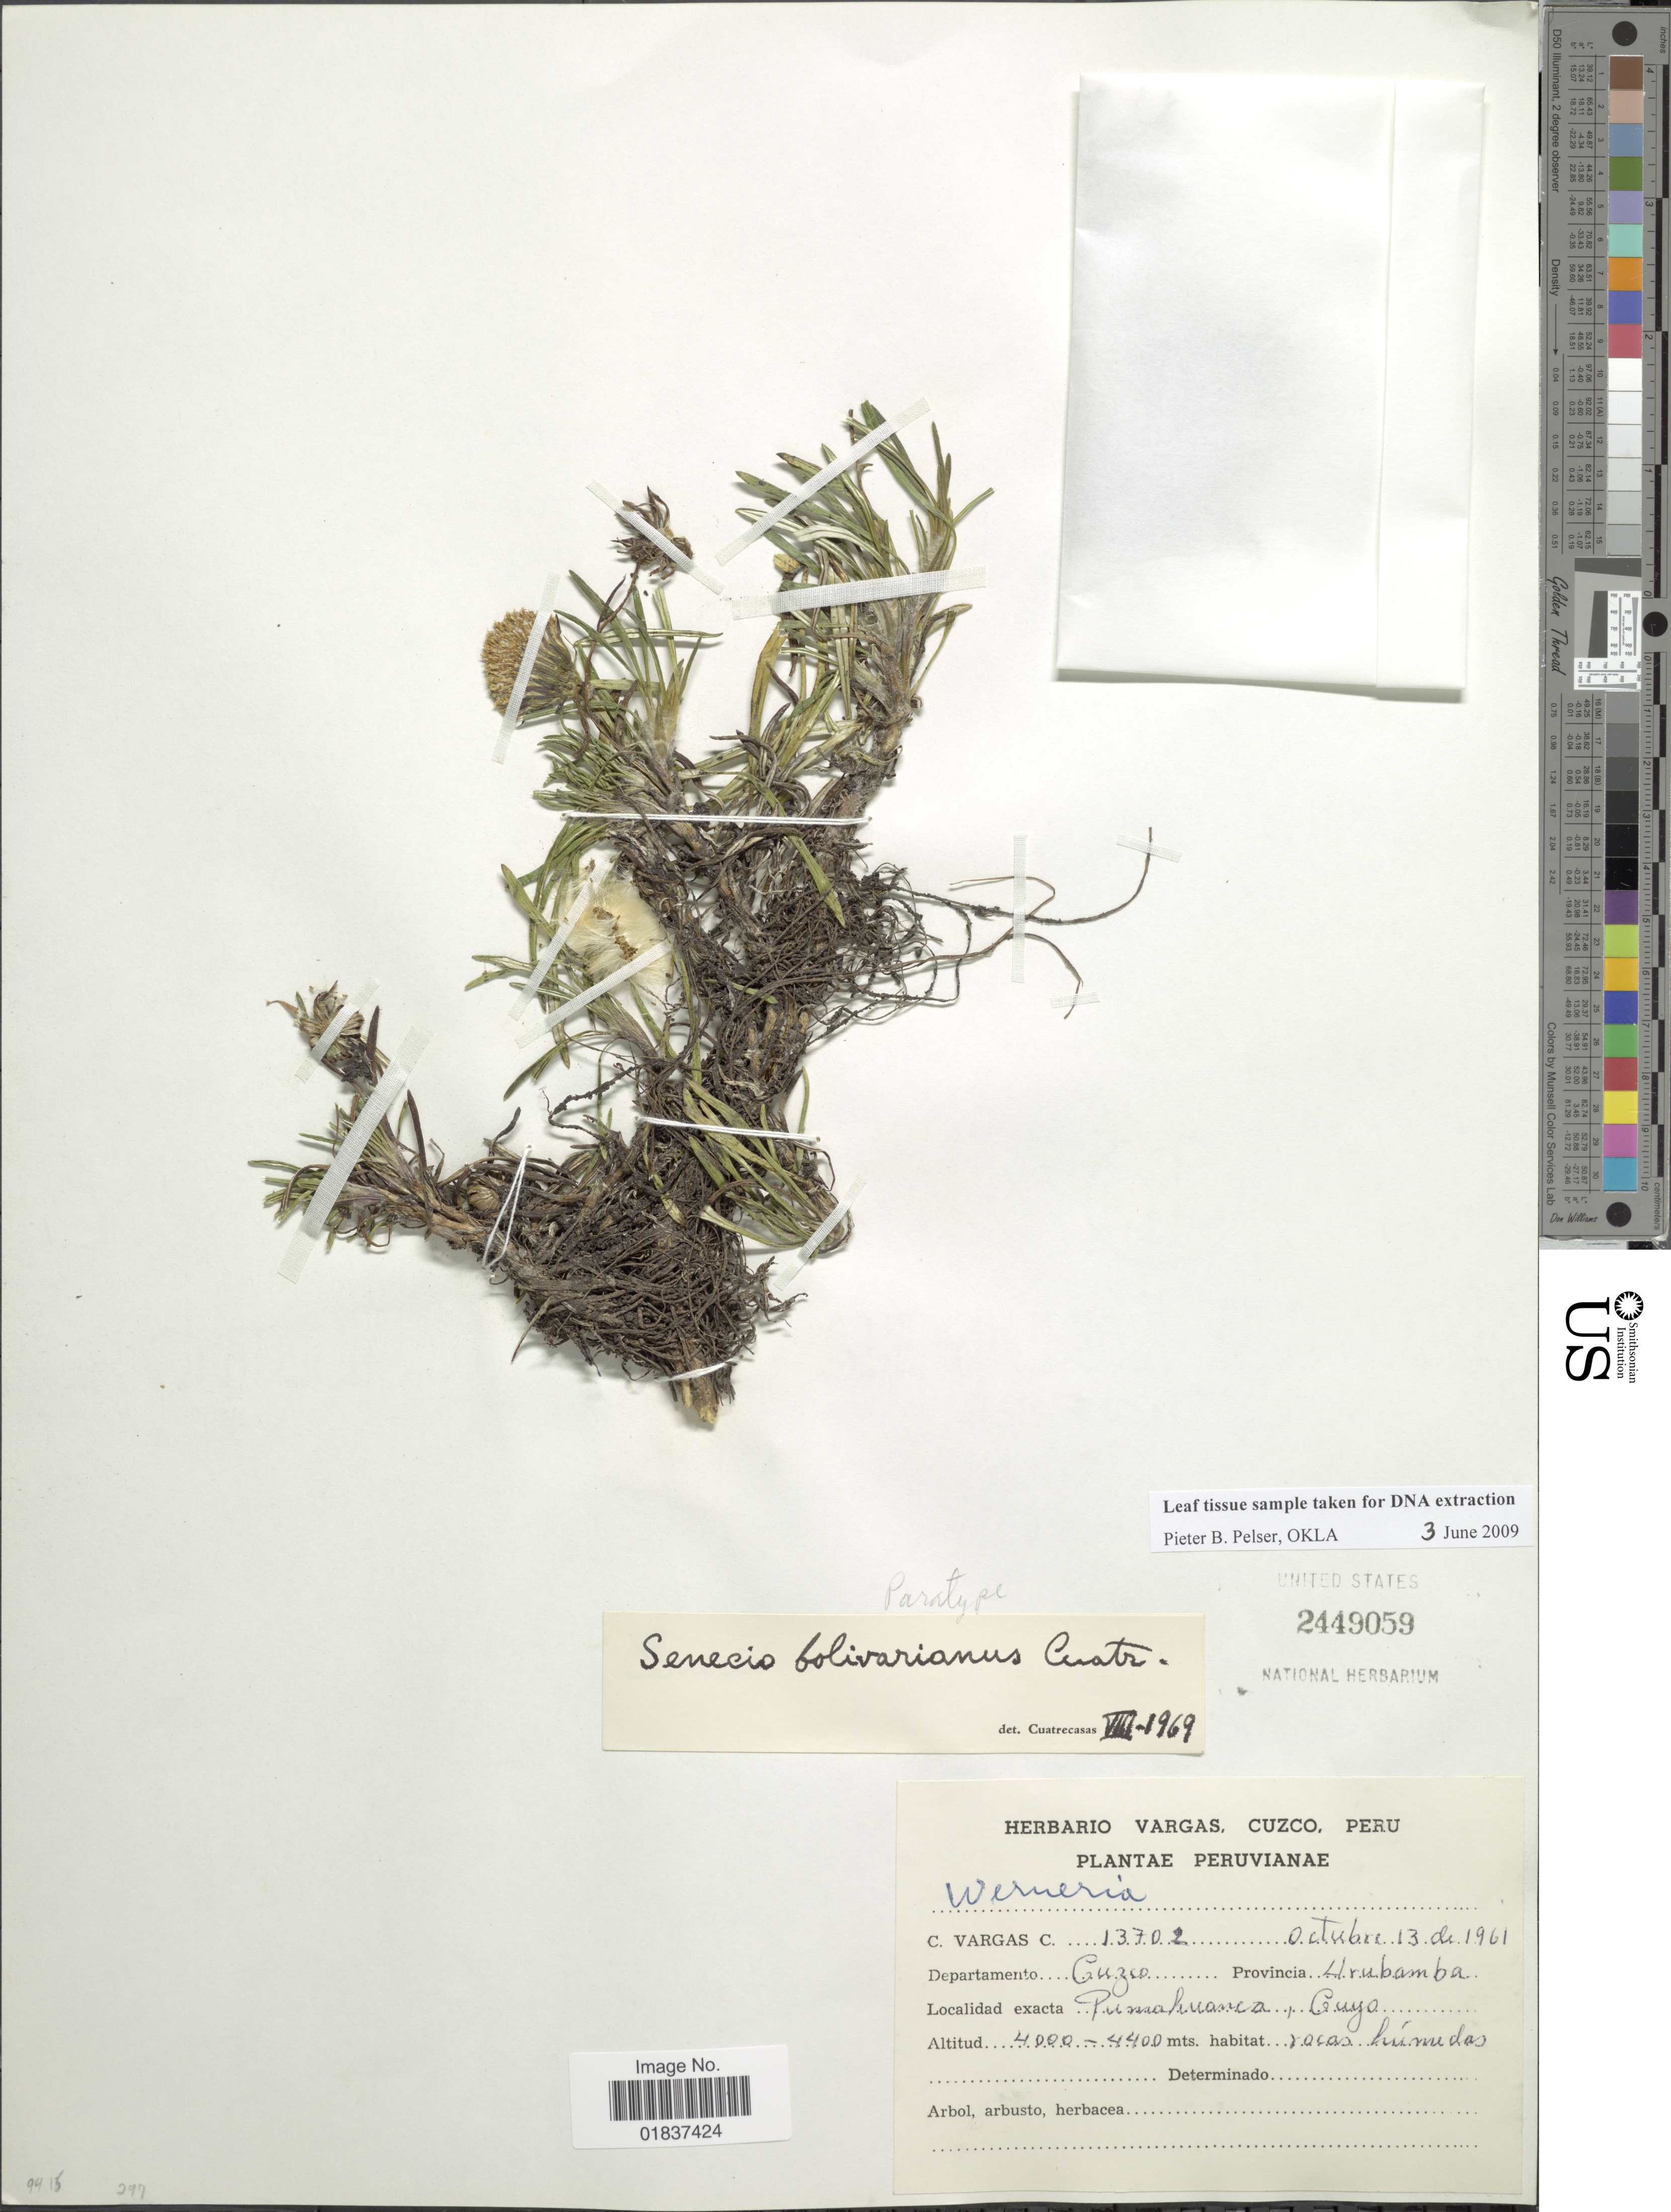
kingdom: Plantae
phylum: Tracheophyta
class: Magnoliopsida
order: Asterales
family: Asteraceae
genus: Senecio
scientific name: Senecio bolivarianus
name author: Cuatrec.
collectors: C. Vargas Calderón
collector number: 13702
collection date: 1961-10-13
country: Peru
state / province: Cusco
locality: Departamento Cuzco. Provincia Urubamba. Oumahuanca, Cuyo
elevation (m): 4000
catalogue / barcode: US 2449059